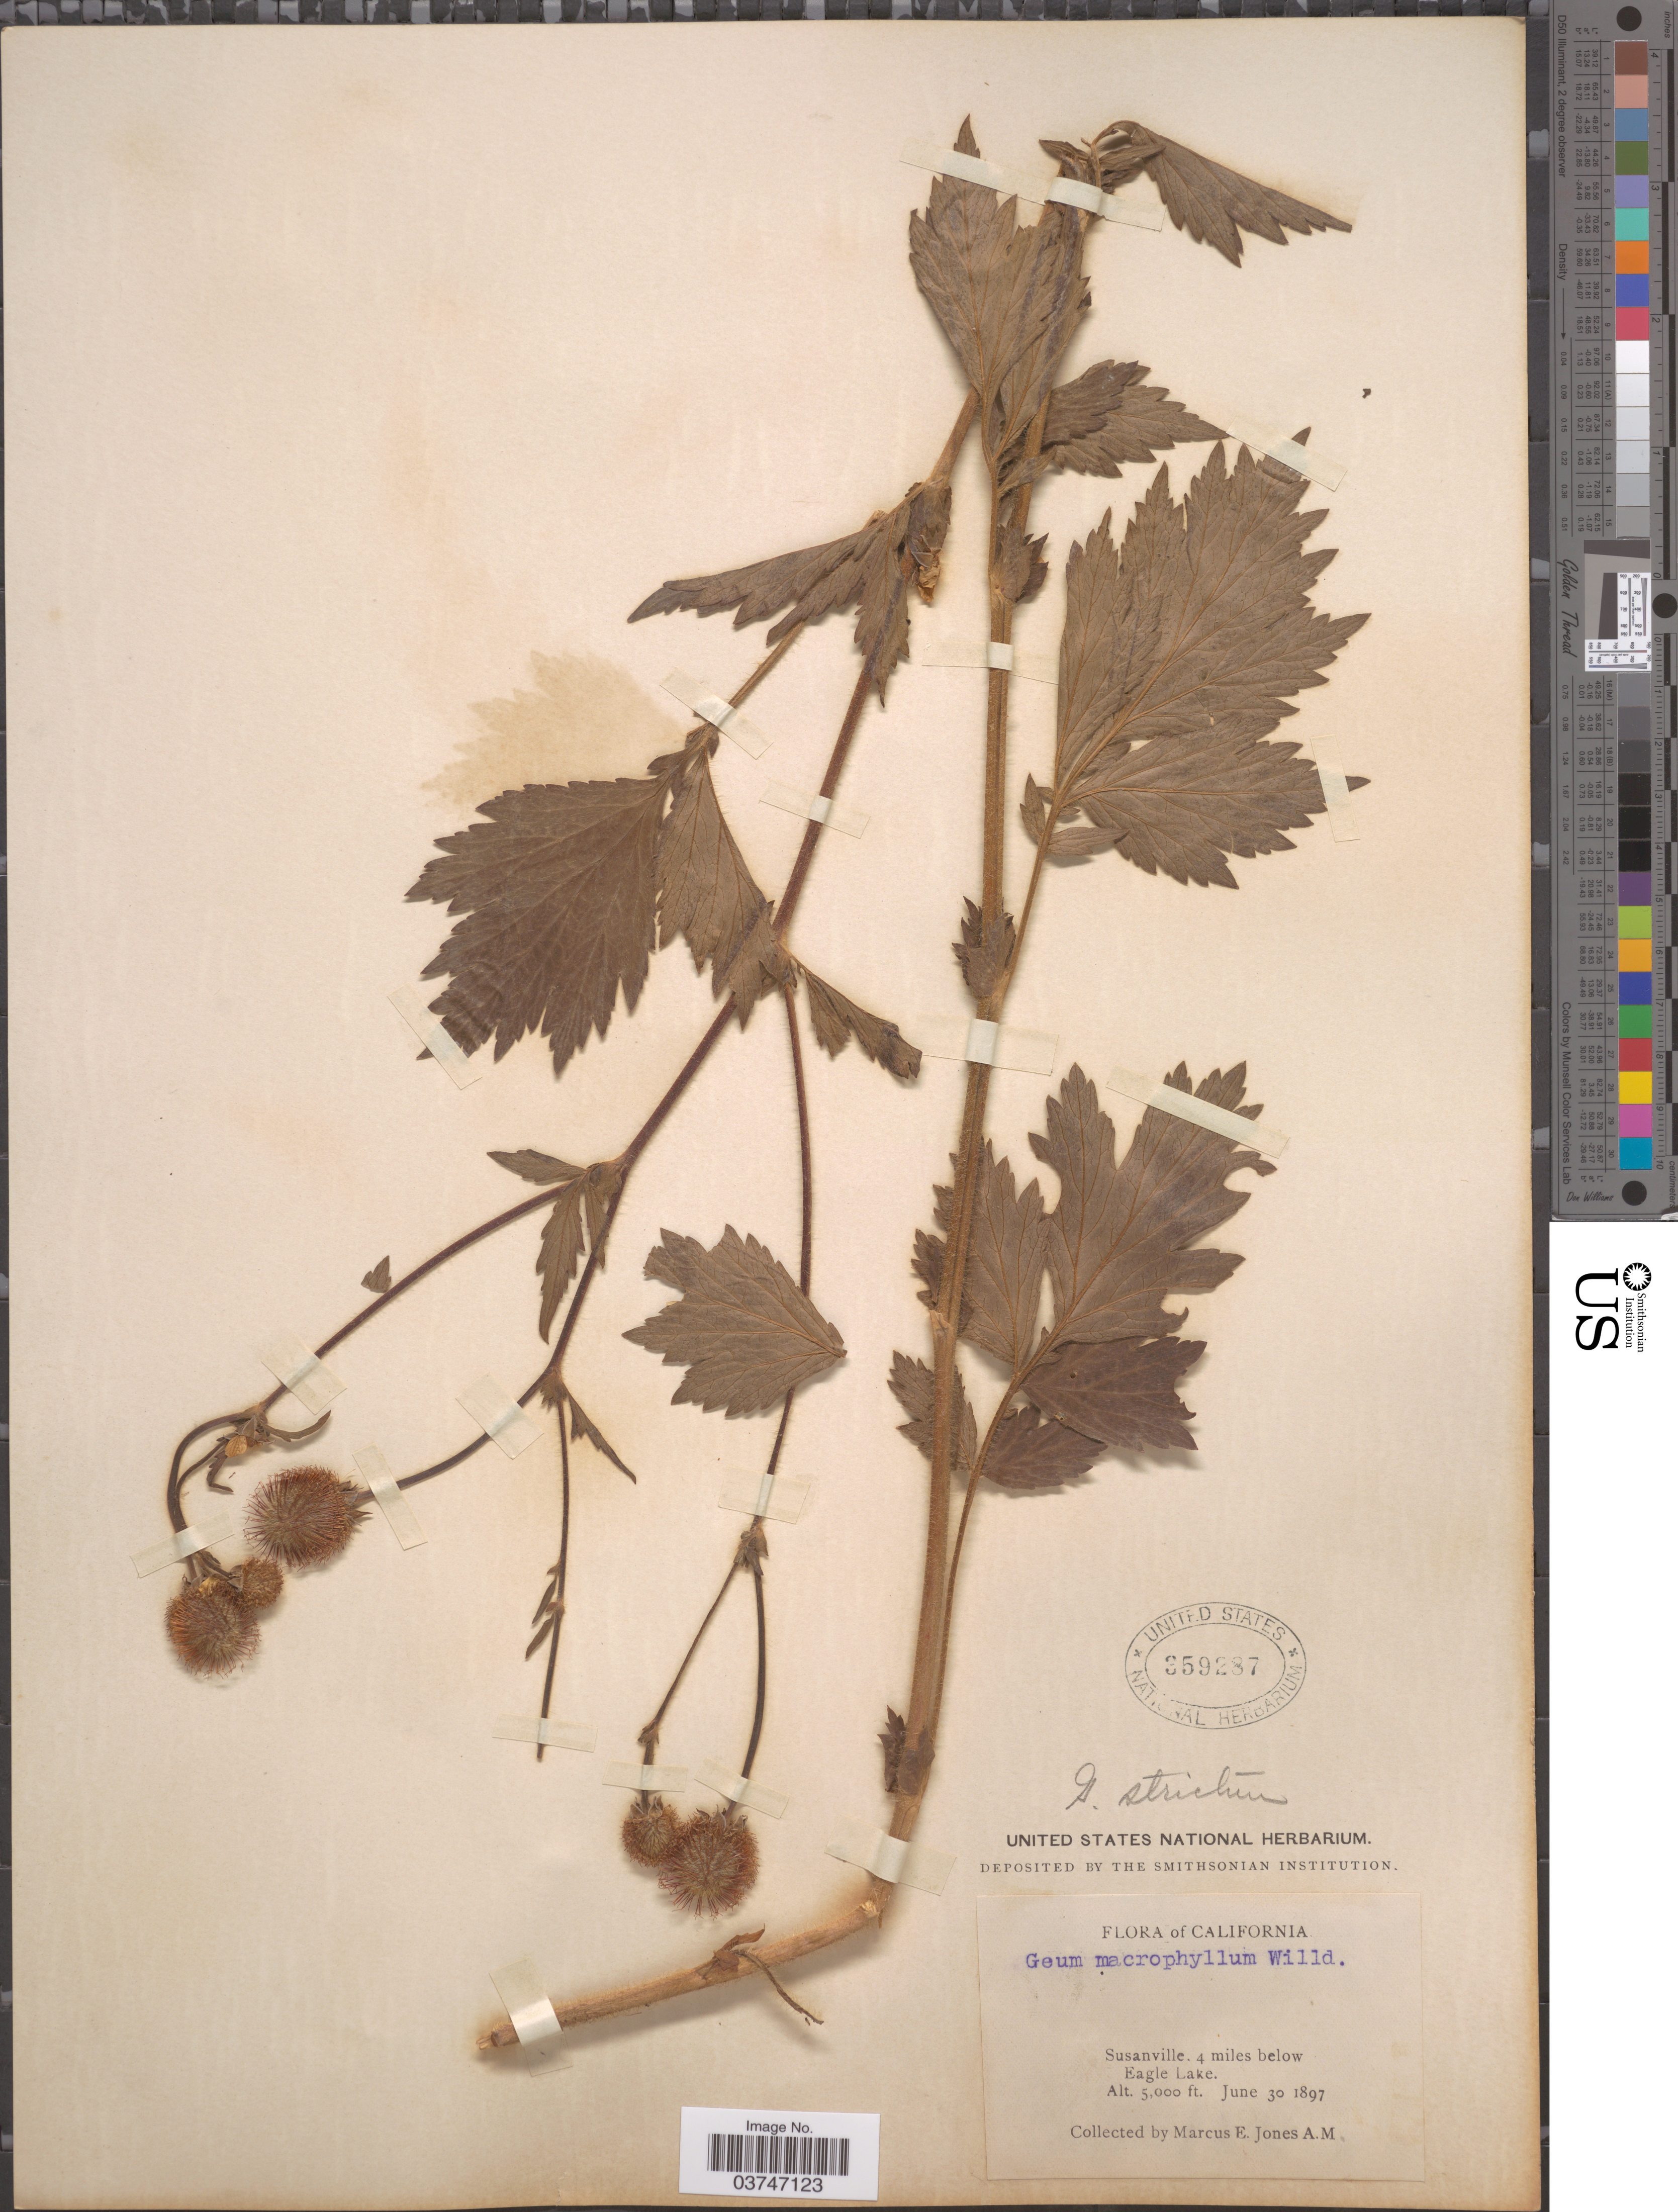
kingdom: Plantae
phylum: Tracheophyta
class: Magnoliopsida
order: Rosales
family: Rosaceae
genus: Geum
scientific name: Geum aleppicum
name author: Jacq.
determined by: Strong, Mark T., (BOT), Smithsonian Institution - National Museum of Natural History (UNITED STATES)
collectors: M. E. Jones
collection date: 1897-06-30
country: United States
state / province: California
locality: Susanville. 4 miles below Eagle Lake.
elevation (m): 1524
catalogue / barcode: US 359287